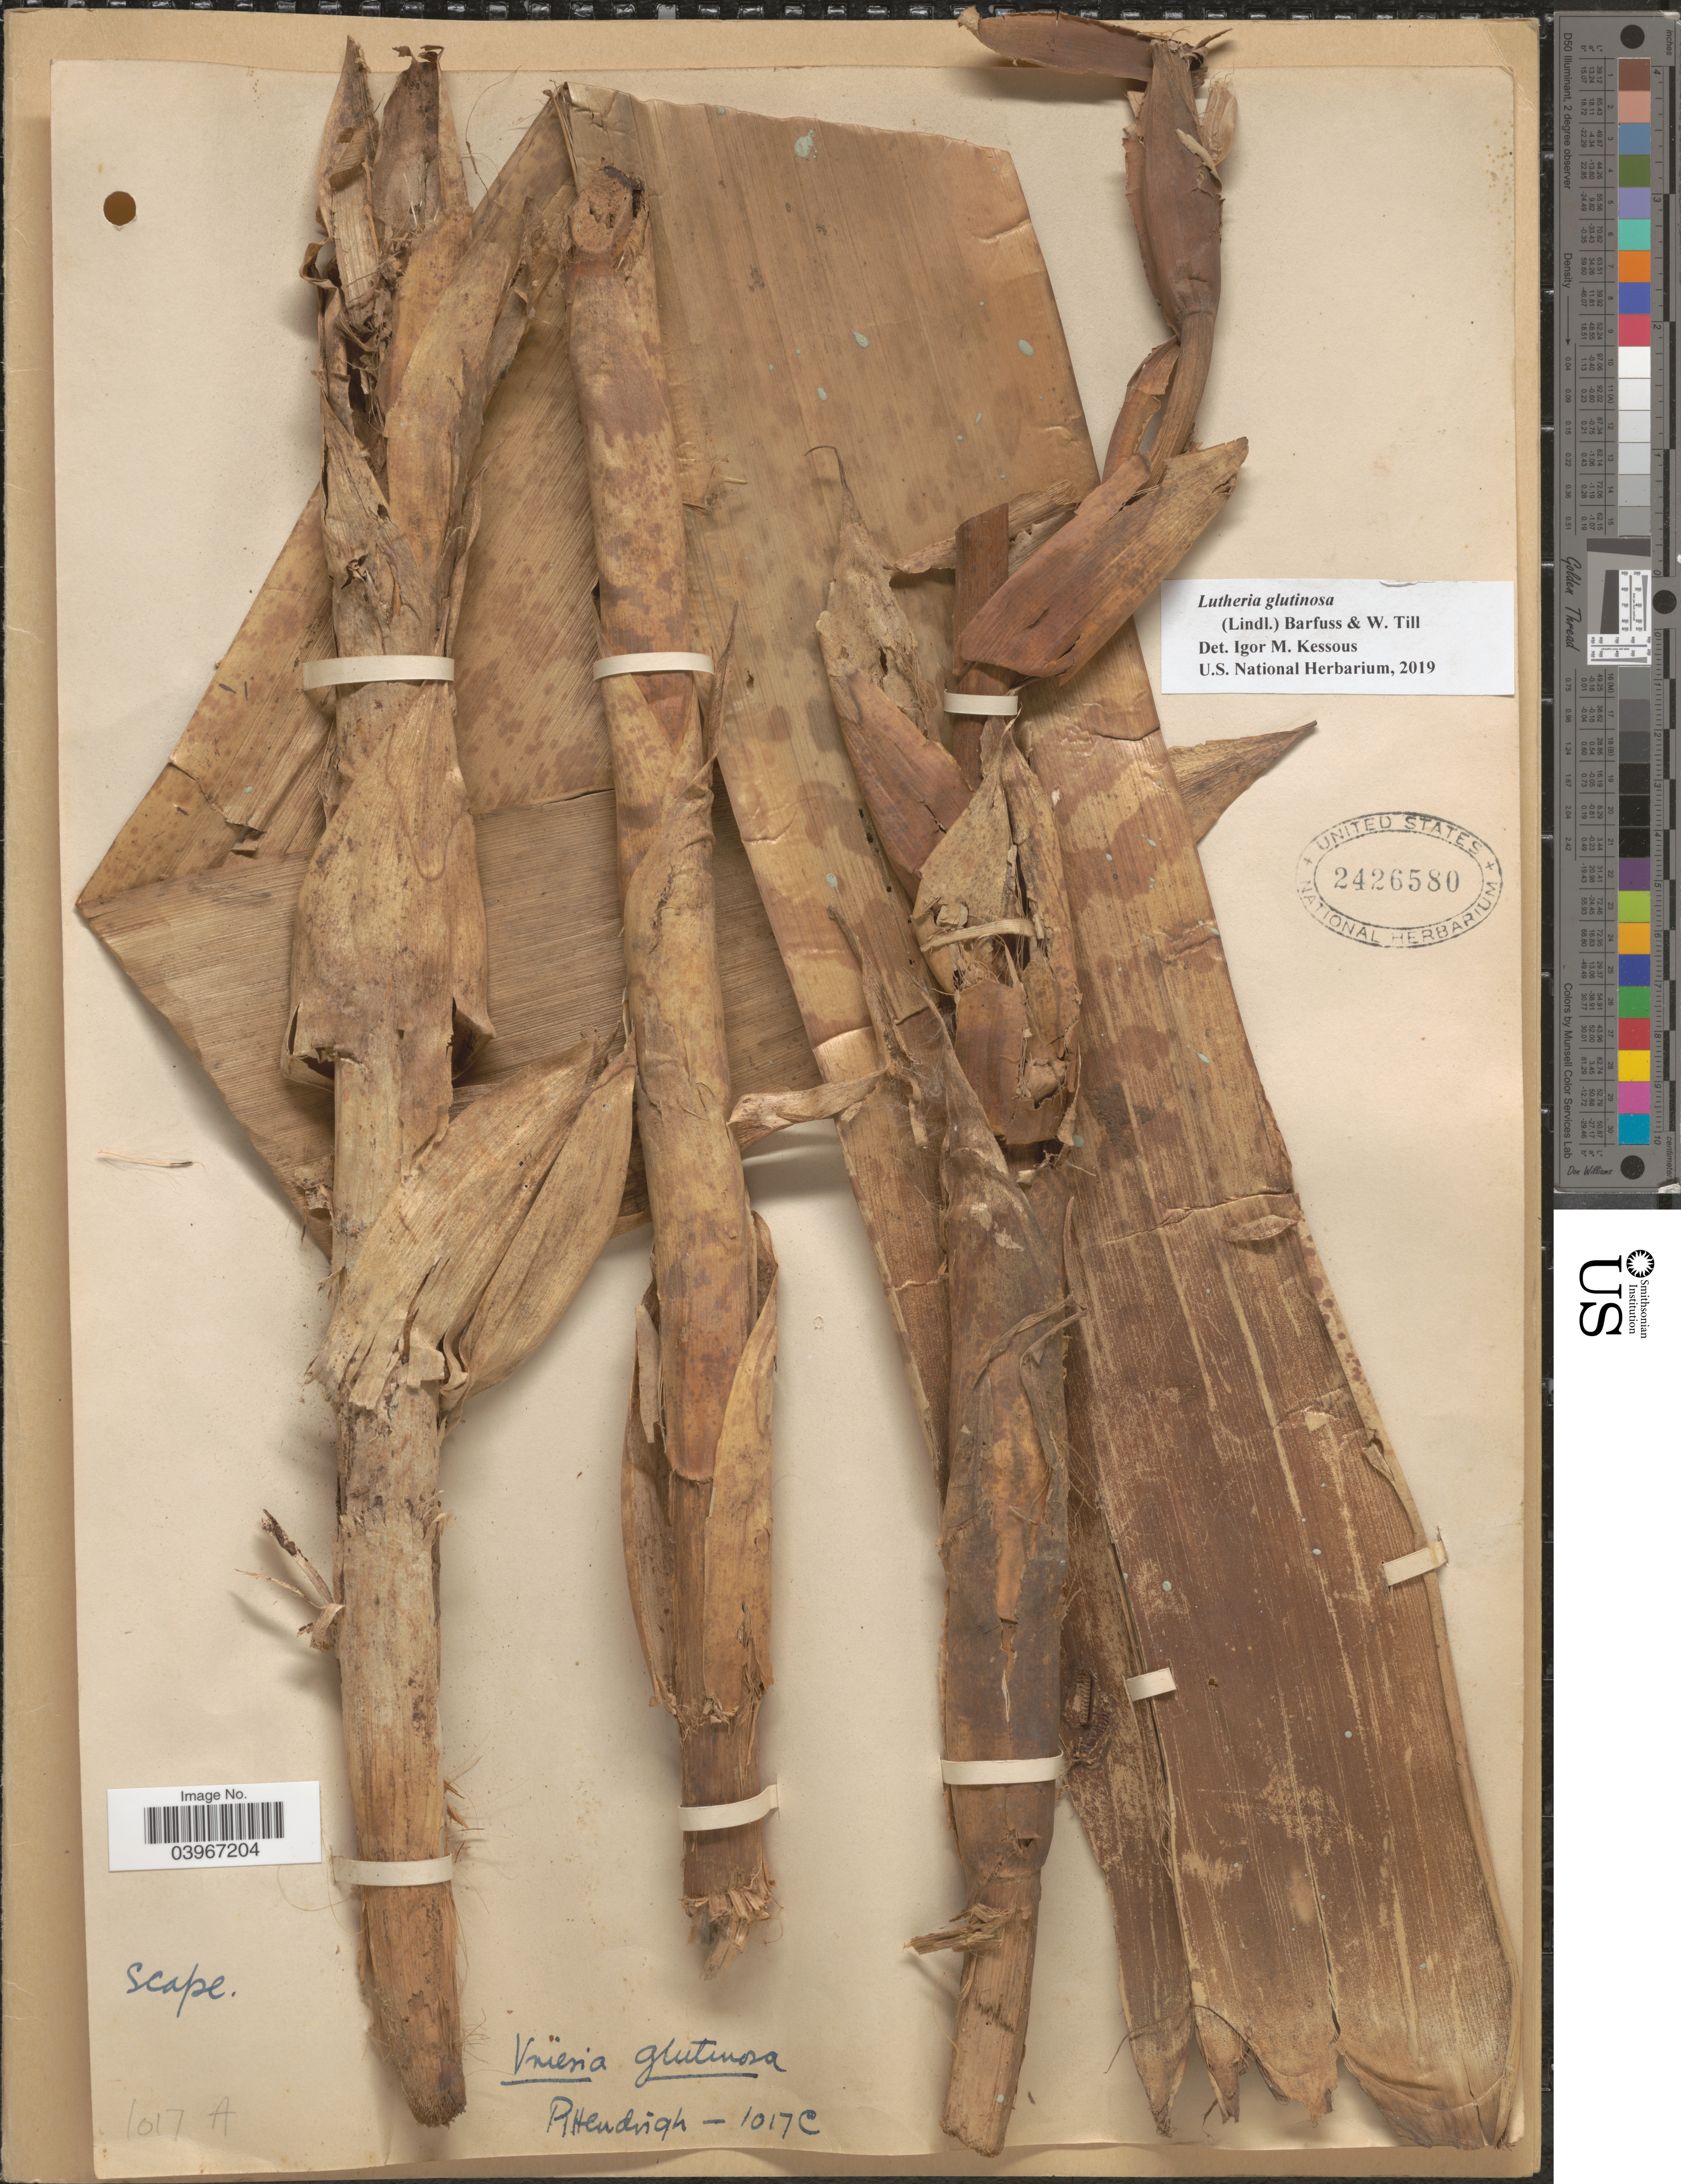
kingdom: Plantae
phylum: Tracheophyta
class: Liliopsida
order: Poales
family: Bromeliaceae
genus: Lutheria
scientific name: Lutheria glutinosa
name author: (Lindl.) Barfuss & W. Till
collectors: Pittendrigh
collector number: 1017C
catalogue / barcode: US 2426580